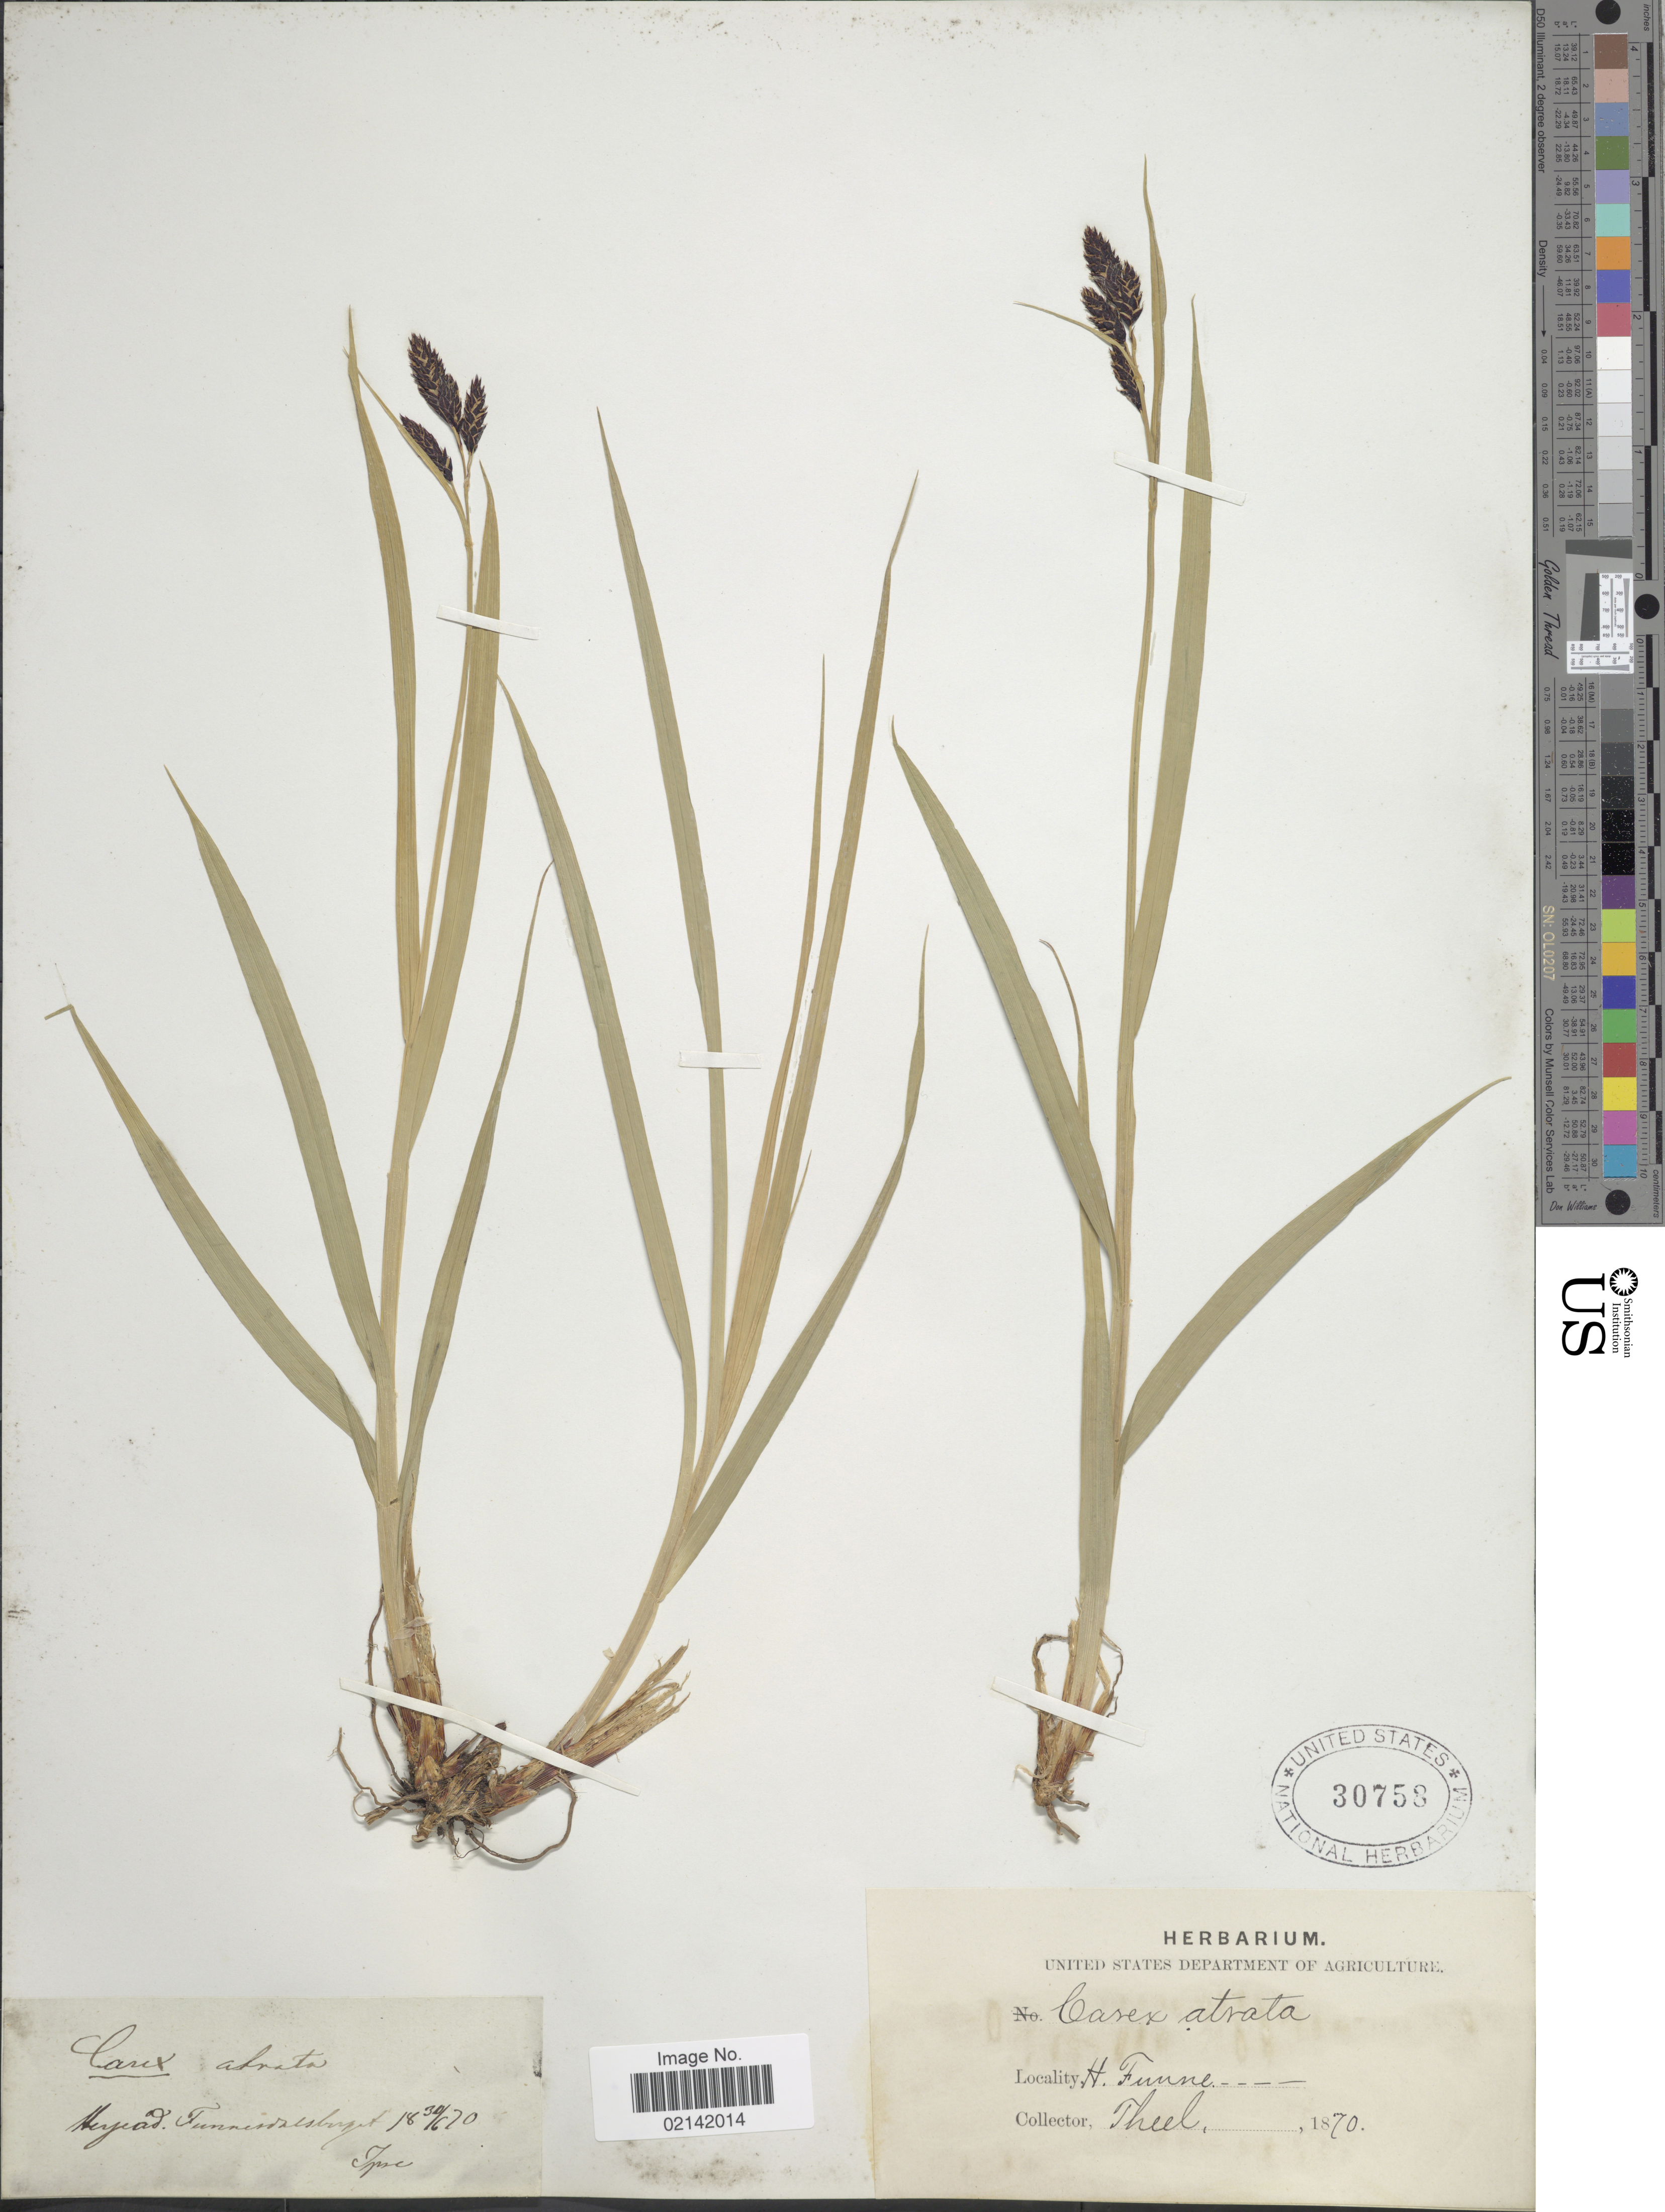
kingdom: Plantae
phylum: Tracheophyta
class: Liliopsida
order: Poales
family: Cyperaceae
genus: Carex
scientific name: Carex atrata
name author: L.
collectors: Theel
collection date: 1870-06-30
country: Sweden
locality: Herjed. Funnesdalsberg.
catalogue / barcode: US 30758